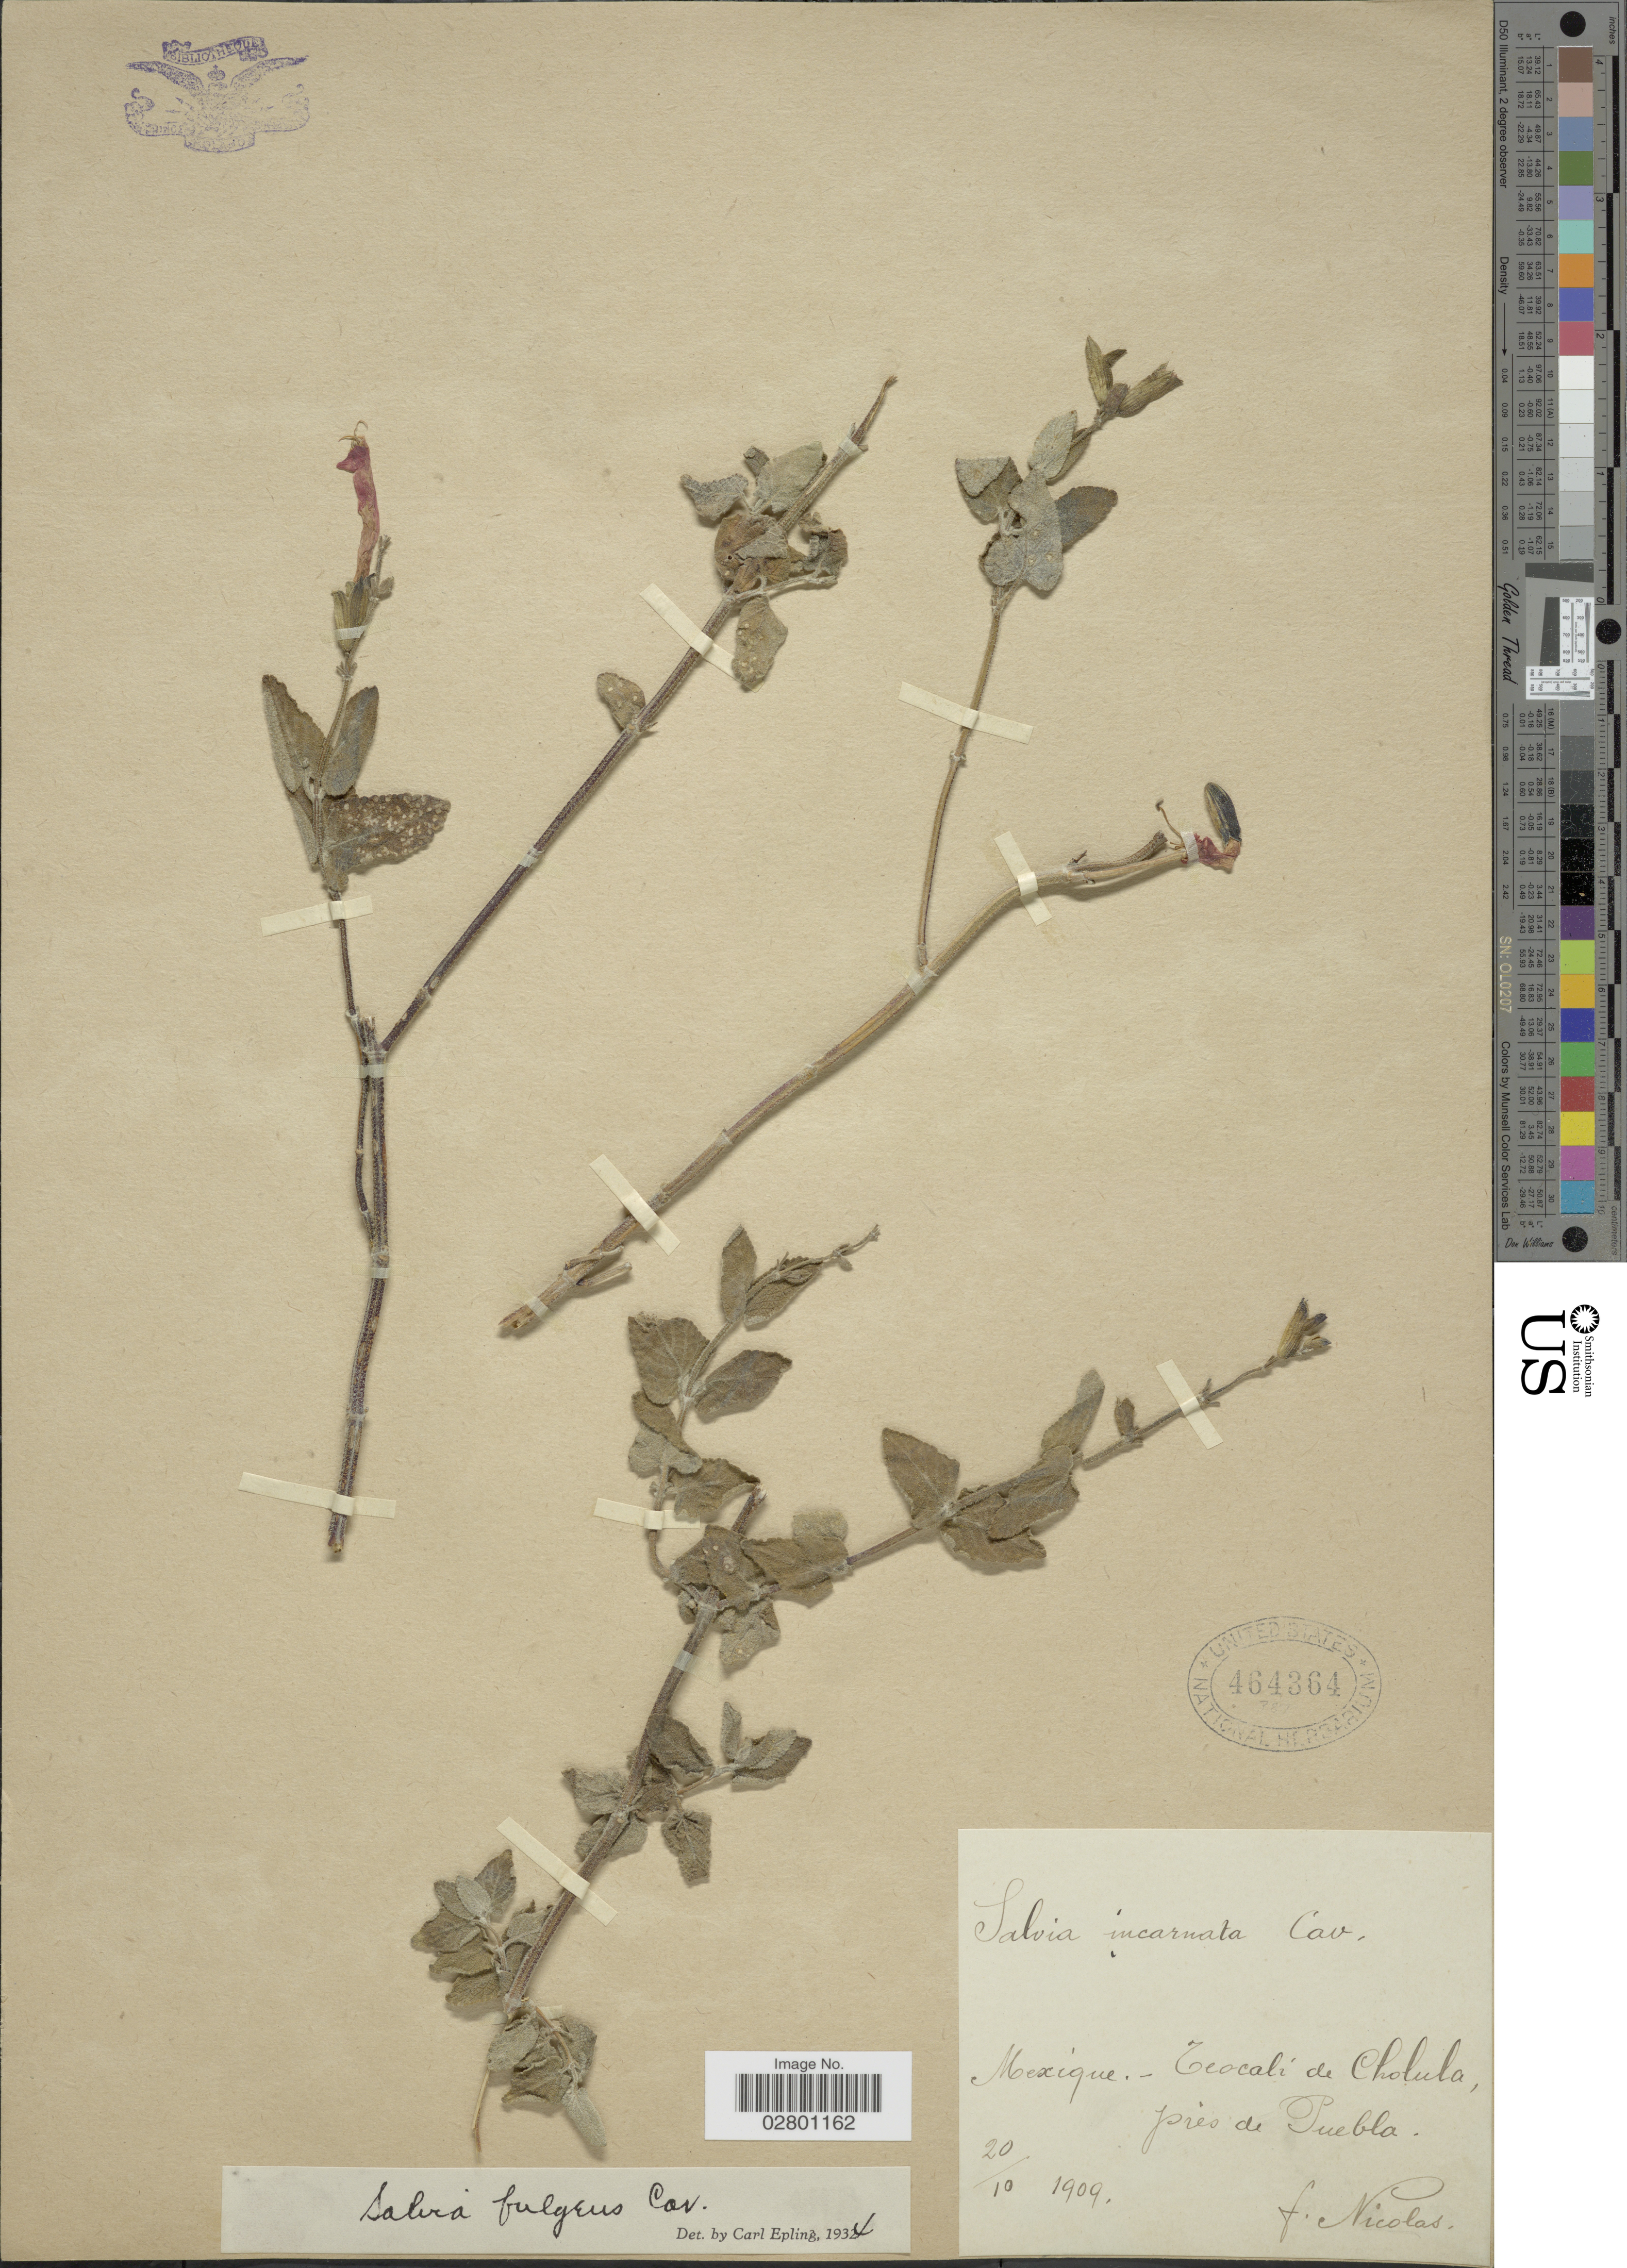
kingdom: Plantae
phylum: Tracheophyta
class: Magnoliopsida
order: Lamiales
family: Lamiaceae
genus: Salvia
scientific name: Salvia fulgens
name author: Cav.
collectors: F. Nicolas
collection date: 1909-10-20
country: Mexico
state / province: Puebla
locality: Mexique. Teocali de Cholula, près de Puebla.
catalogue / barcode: US 464364